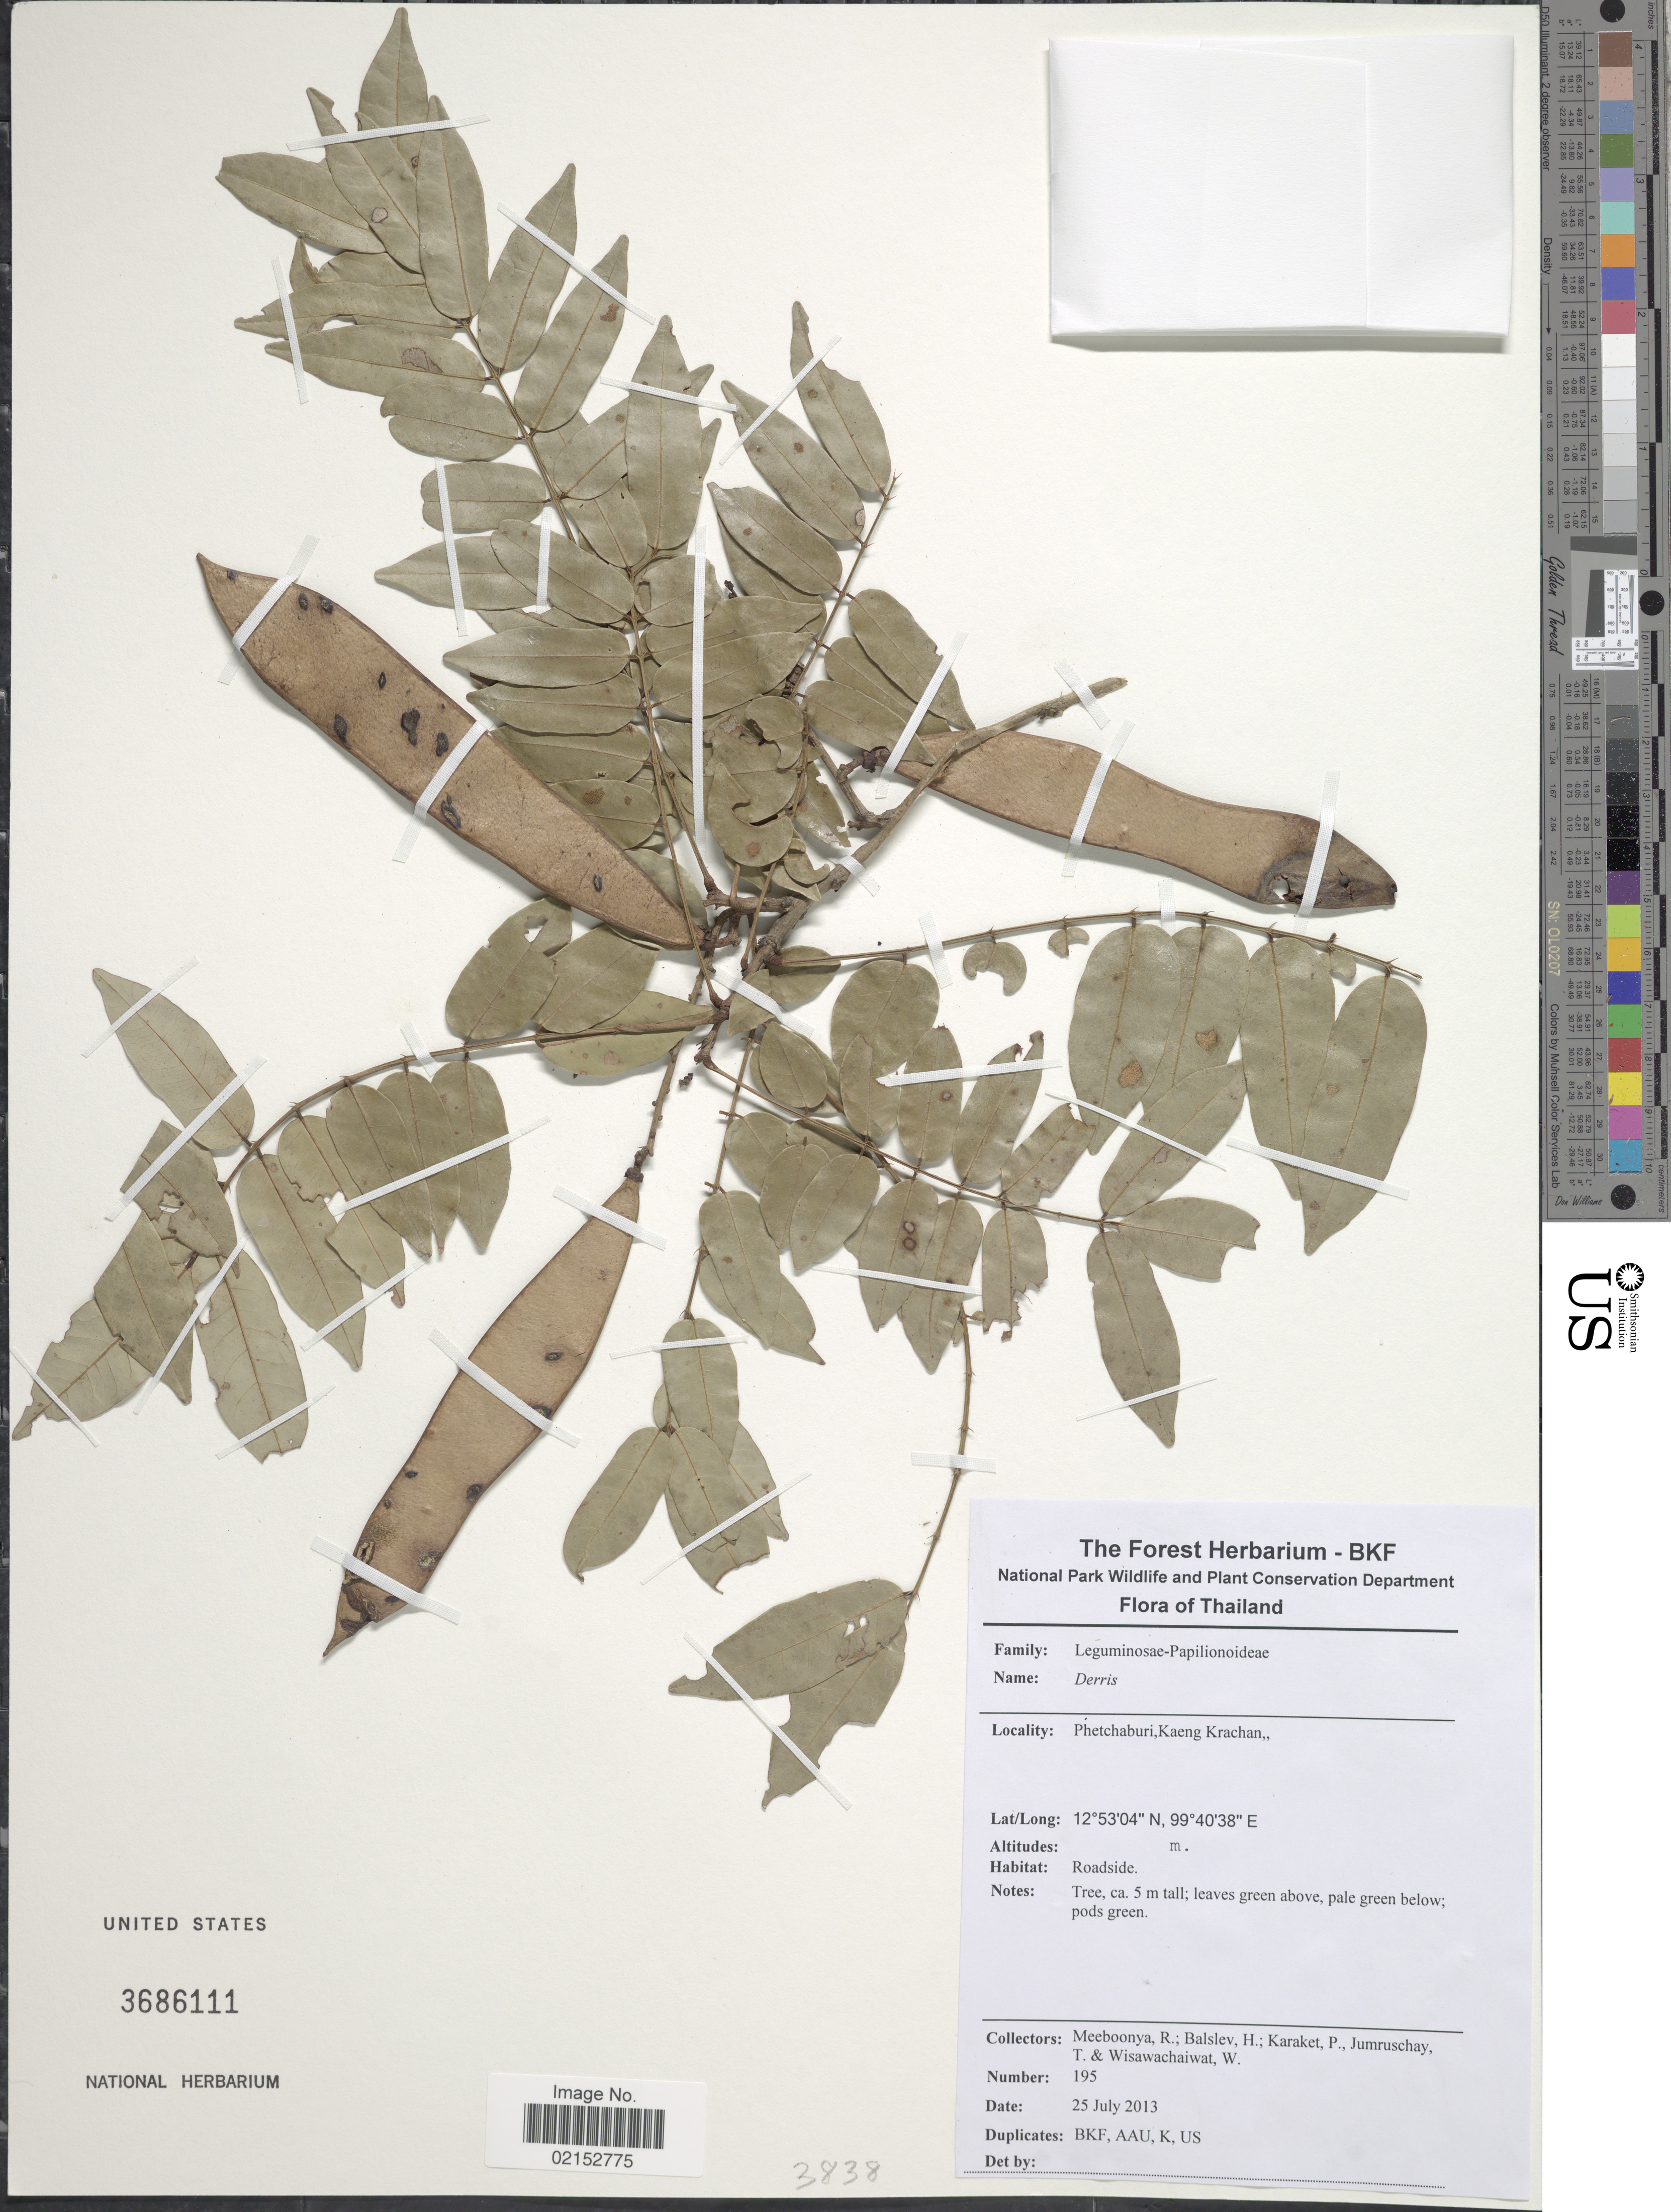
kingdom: Plantae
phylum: Tracheophyta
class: Magnoliopsida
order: Fabales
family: Fabaceae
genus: Derris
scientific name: Derris sp.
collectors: R. Meeboonya, H. Balslev, P. Karaket, T. Jumruschay & W. Wisawachaiwat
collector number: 195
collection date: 2013-07-25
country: Thailand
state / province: Phetchaburi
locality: Kaeng Krachan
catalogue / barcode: US 3686111